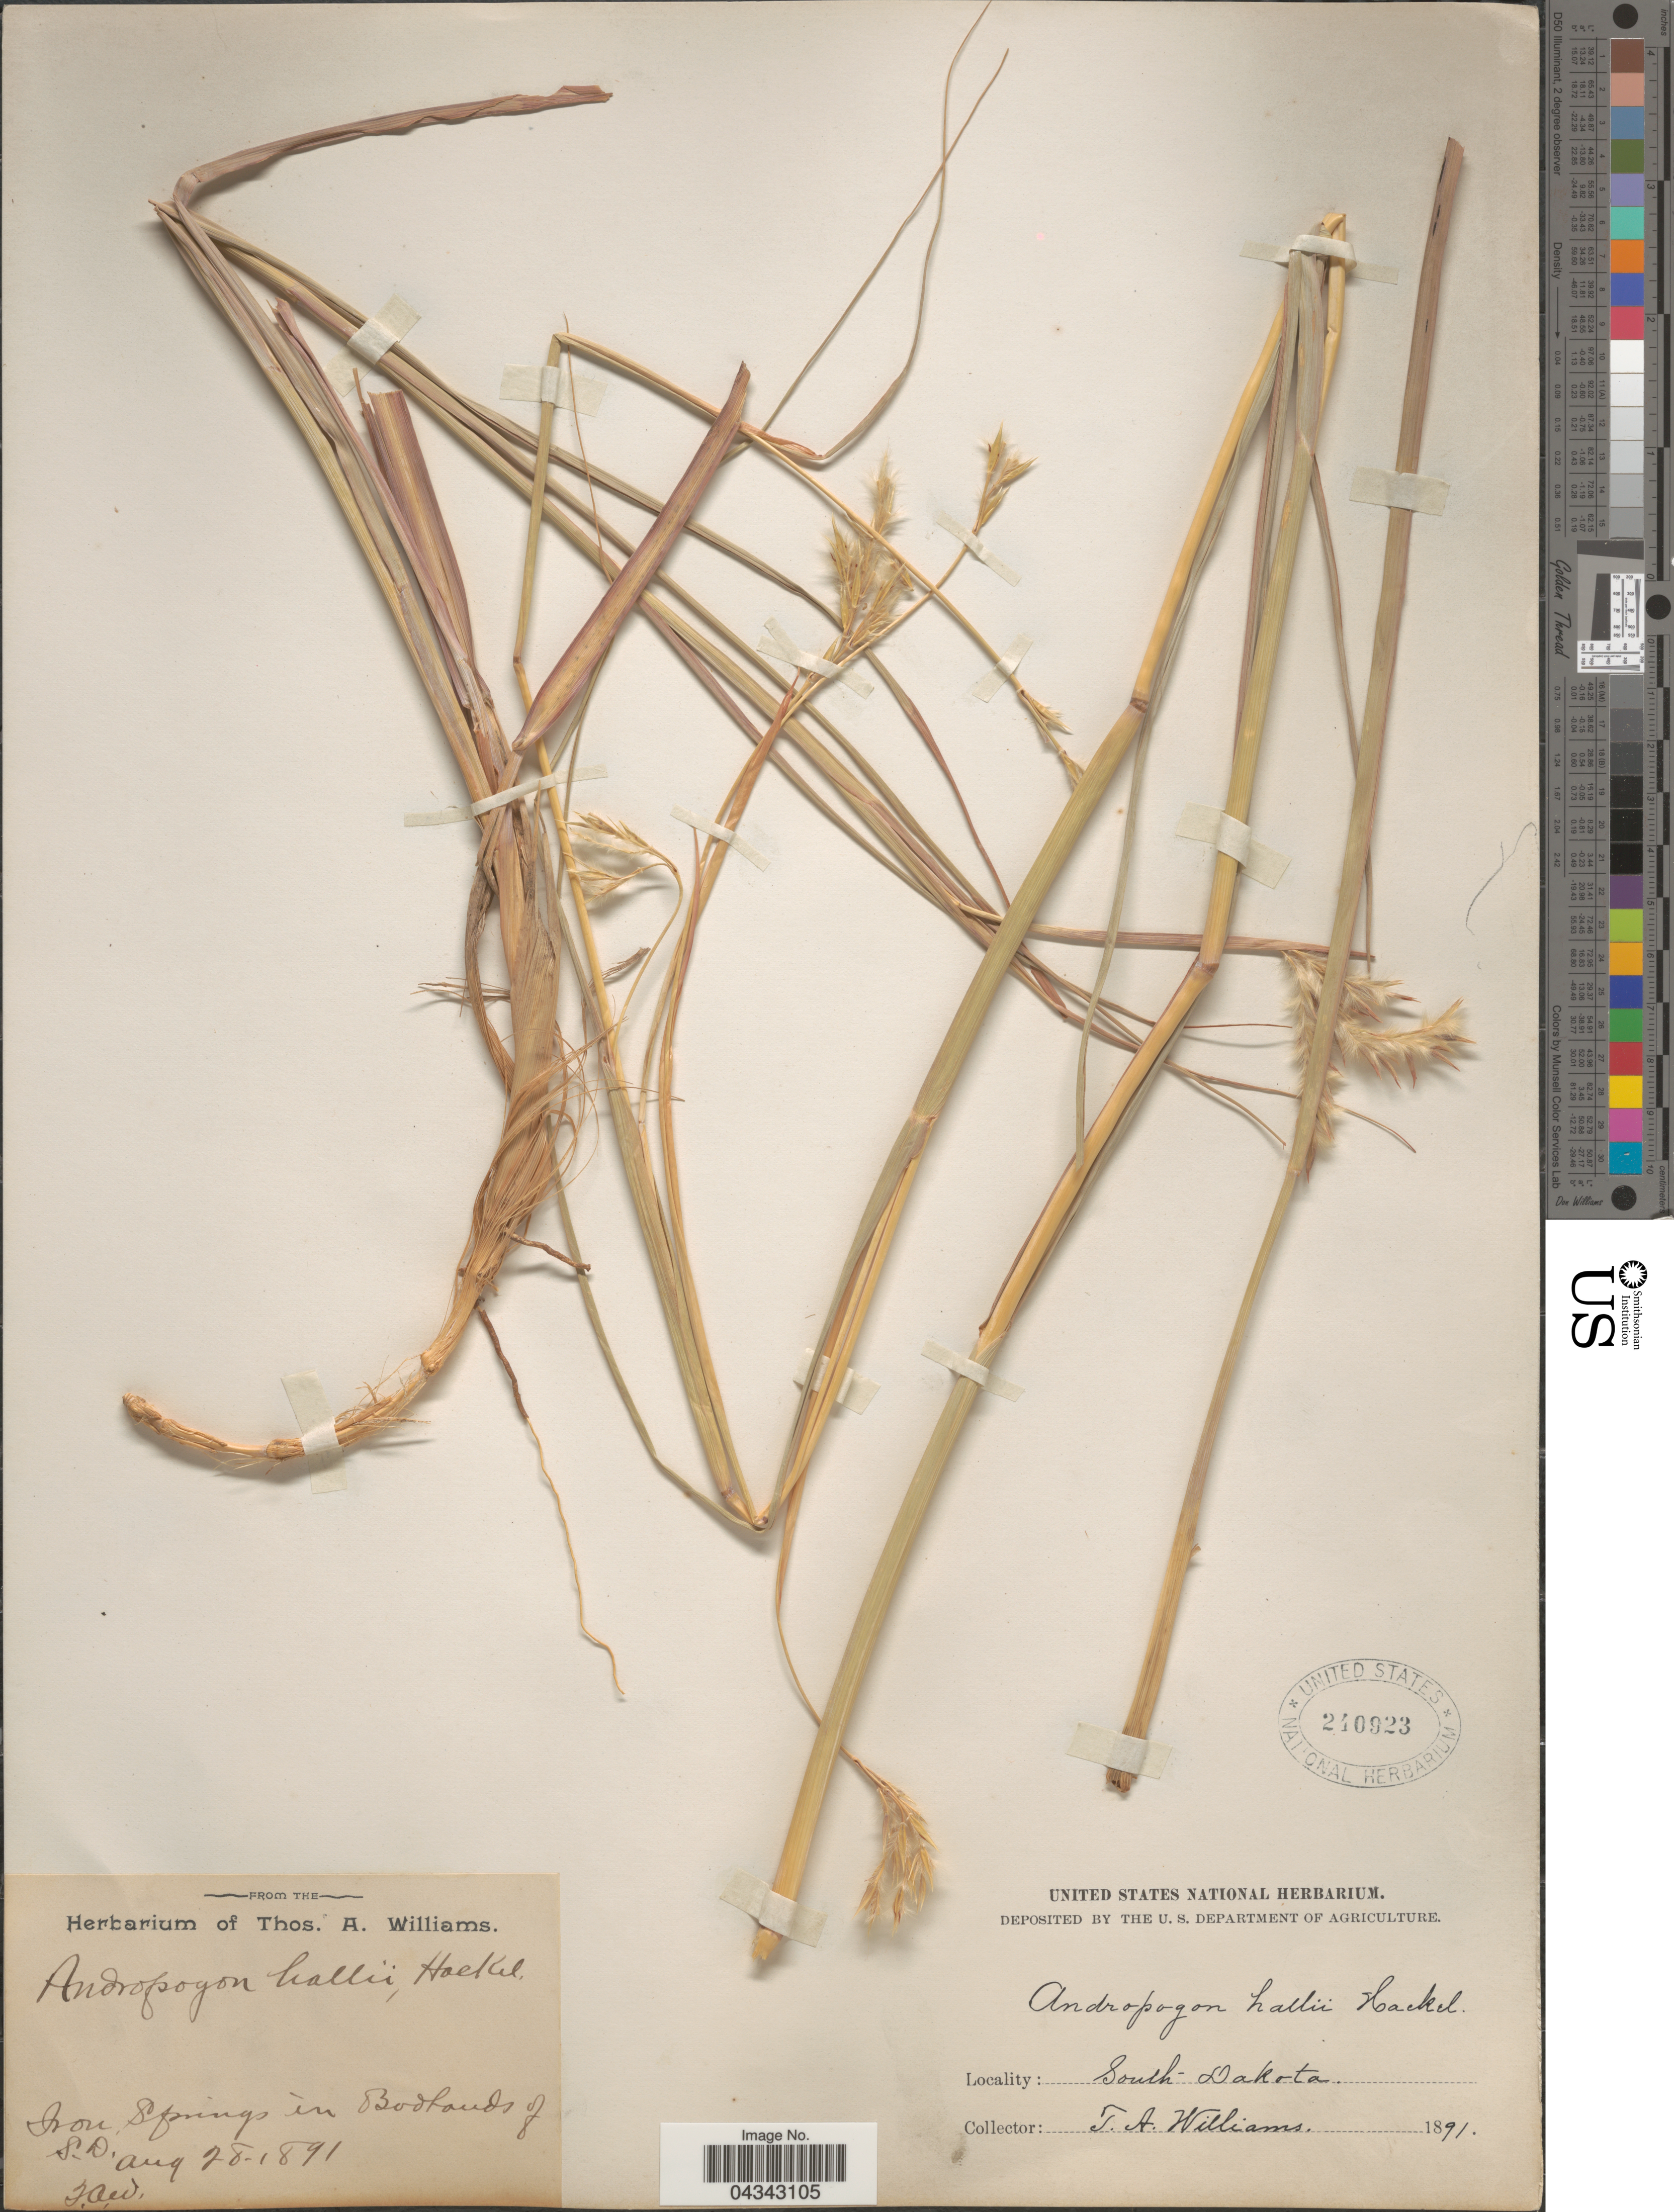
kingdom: Plantae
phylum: Tracheophyta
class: Liliopsida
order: Poales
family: Poaceae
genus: Andropogon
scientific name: Andropogon gerardii subsp. hallii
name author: (Hack.) Wipff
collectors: T. A. Williams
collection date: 1891-08-28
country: United States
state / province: South Dakota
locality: Springs in Bodlands of S.D.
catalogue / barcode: US 240923